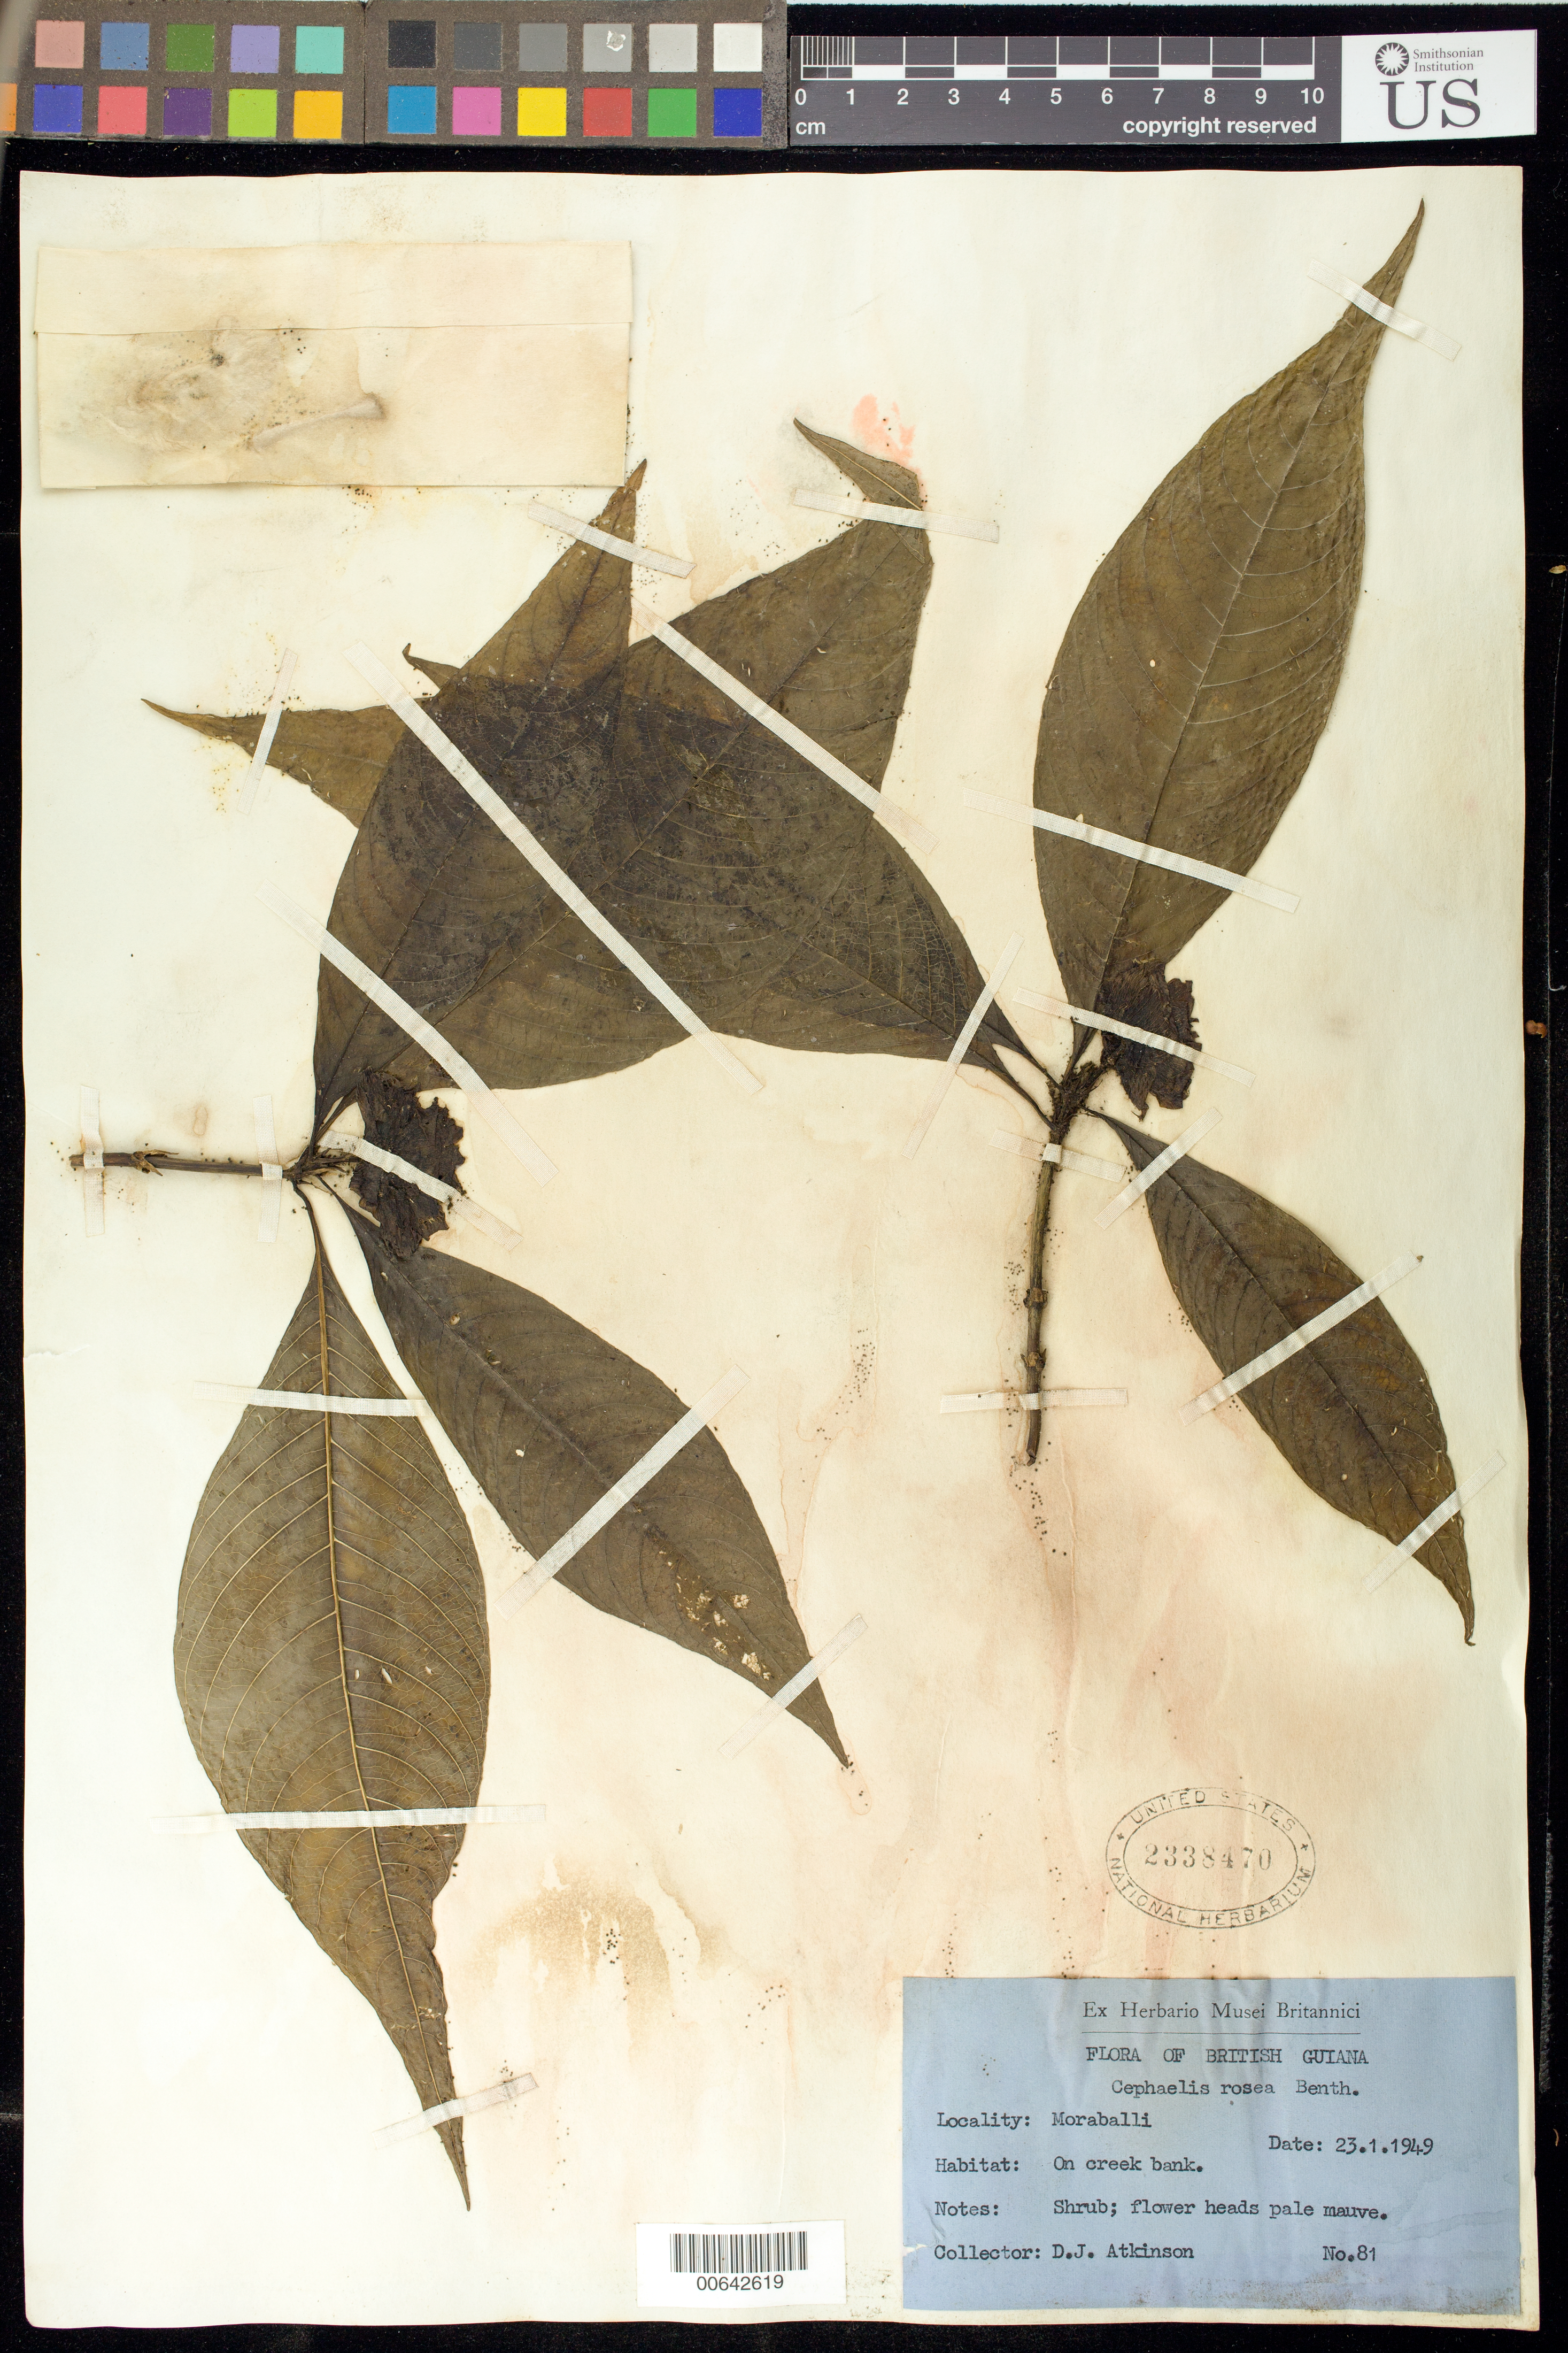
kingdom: Plantae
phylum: Tracheophyta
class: Magnoliopsida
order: Gentianales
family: Rubiaceae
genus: Psychotria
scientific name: Psychotria rosea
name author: (Benth.) Müll. Arg.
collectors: D. Atkinson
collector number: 81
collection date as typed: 23-Jan-49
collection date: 1949-01-23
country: Guyana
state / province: U. Demerara-Berbice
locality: Moraballi R.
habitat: Creek bank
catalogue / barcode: US 2338470